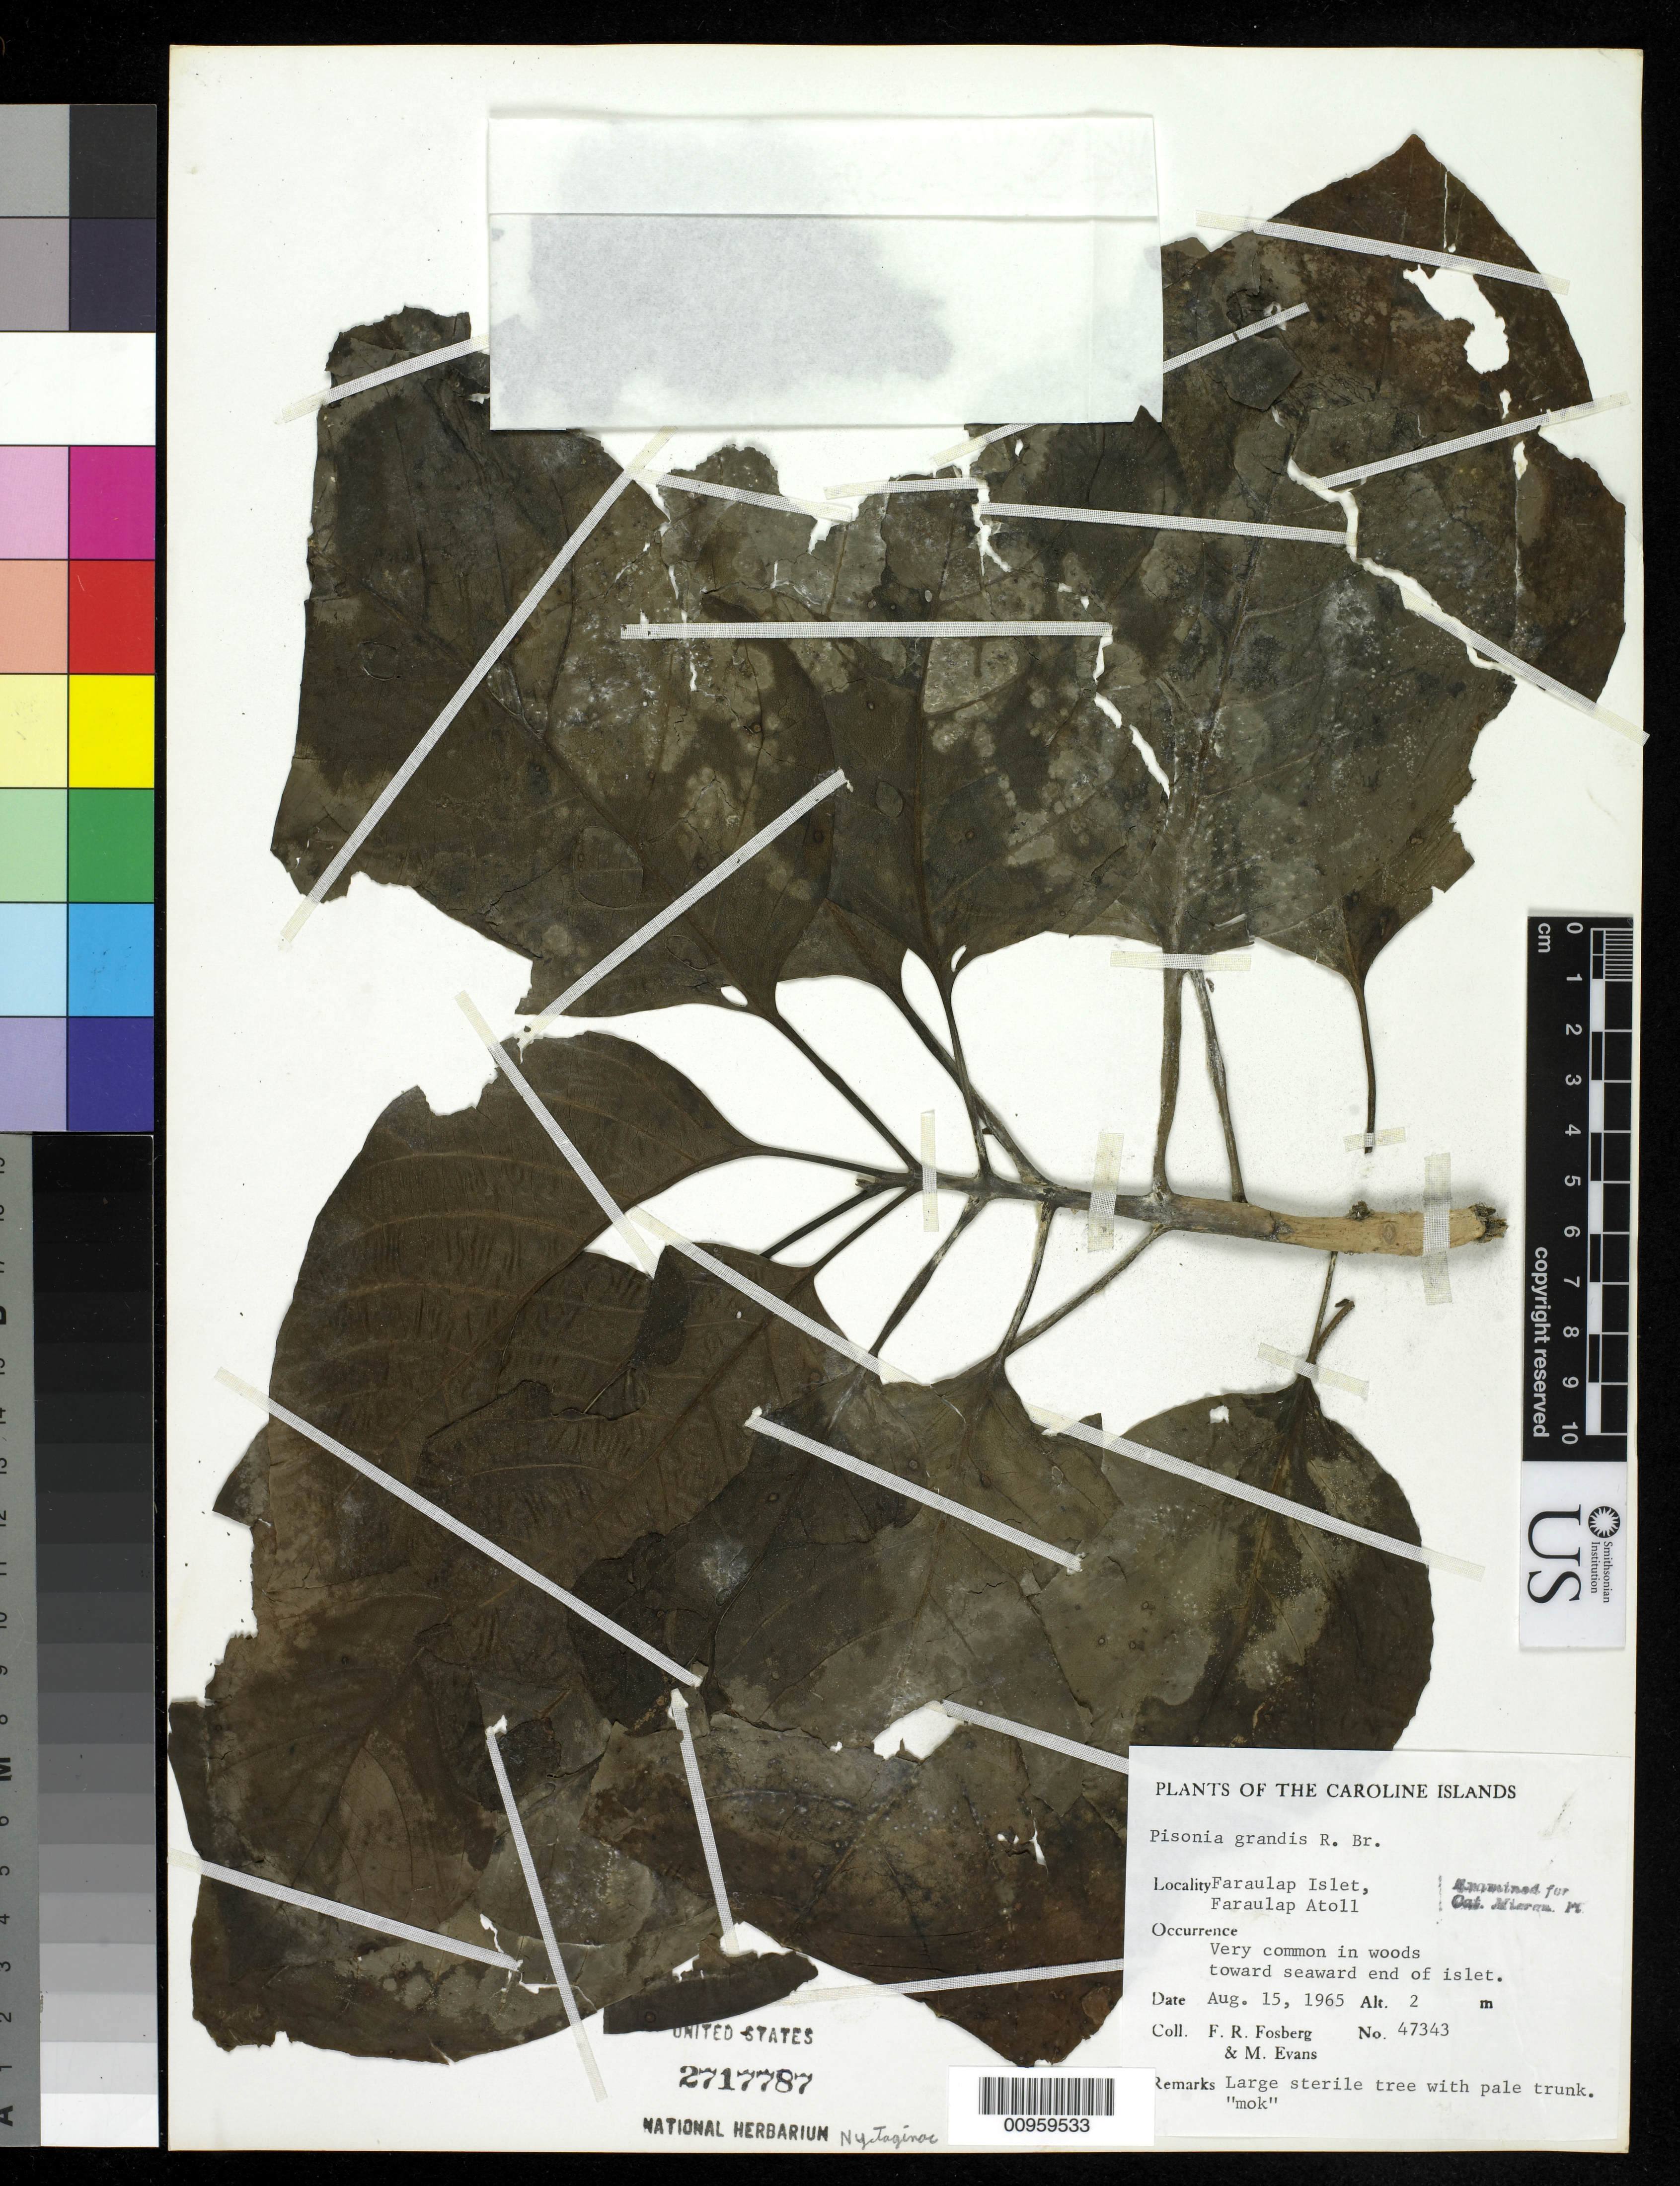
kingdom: Plantae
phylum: Tracheophyta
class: Magnoliopsida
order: Caryophyllales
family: Nyctaginaceae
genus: Pisonia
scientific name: Pisonia grandis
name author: R. Br.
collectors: F. R. Fosberg & M. Evans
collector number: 47343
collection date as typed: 15 Aug 1965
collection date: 1965-08-15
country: Micronesia, Federated States of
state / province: Yap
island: Faraulep Atoll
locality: Faraulap Islet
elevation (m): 2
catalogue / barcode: US 2717787